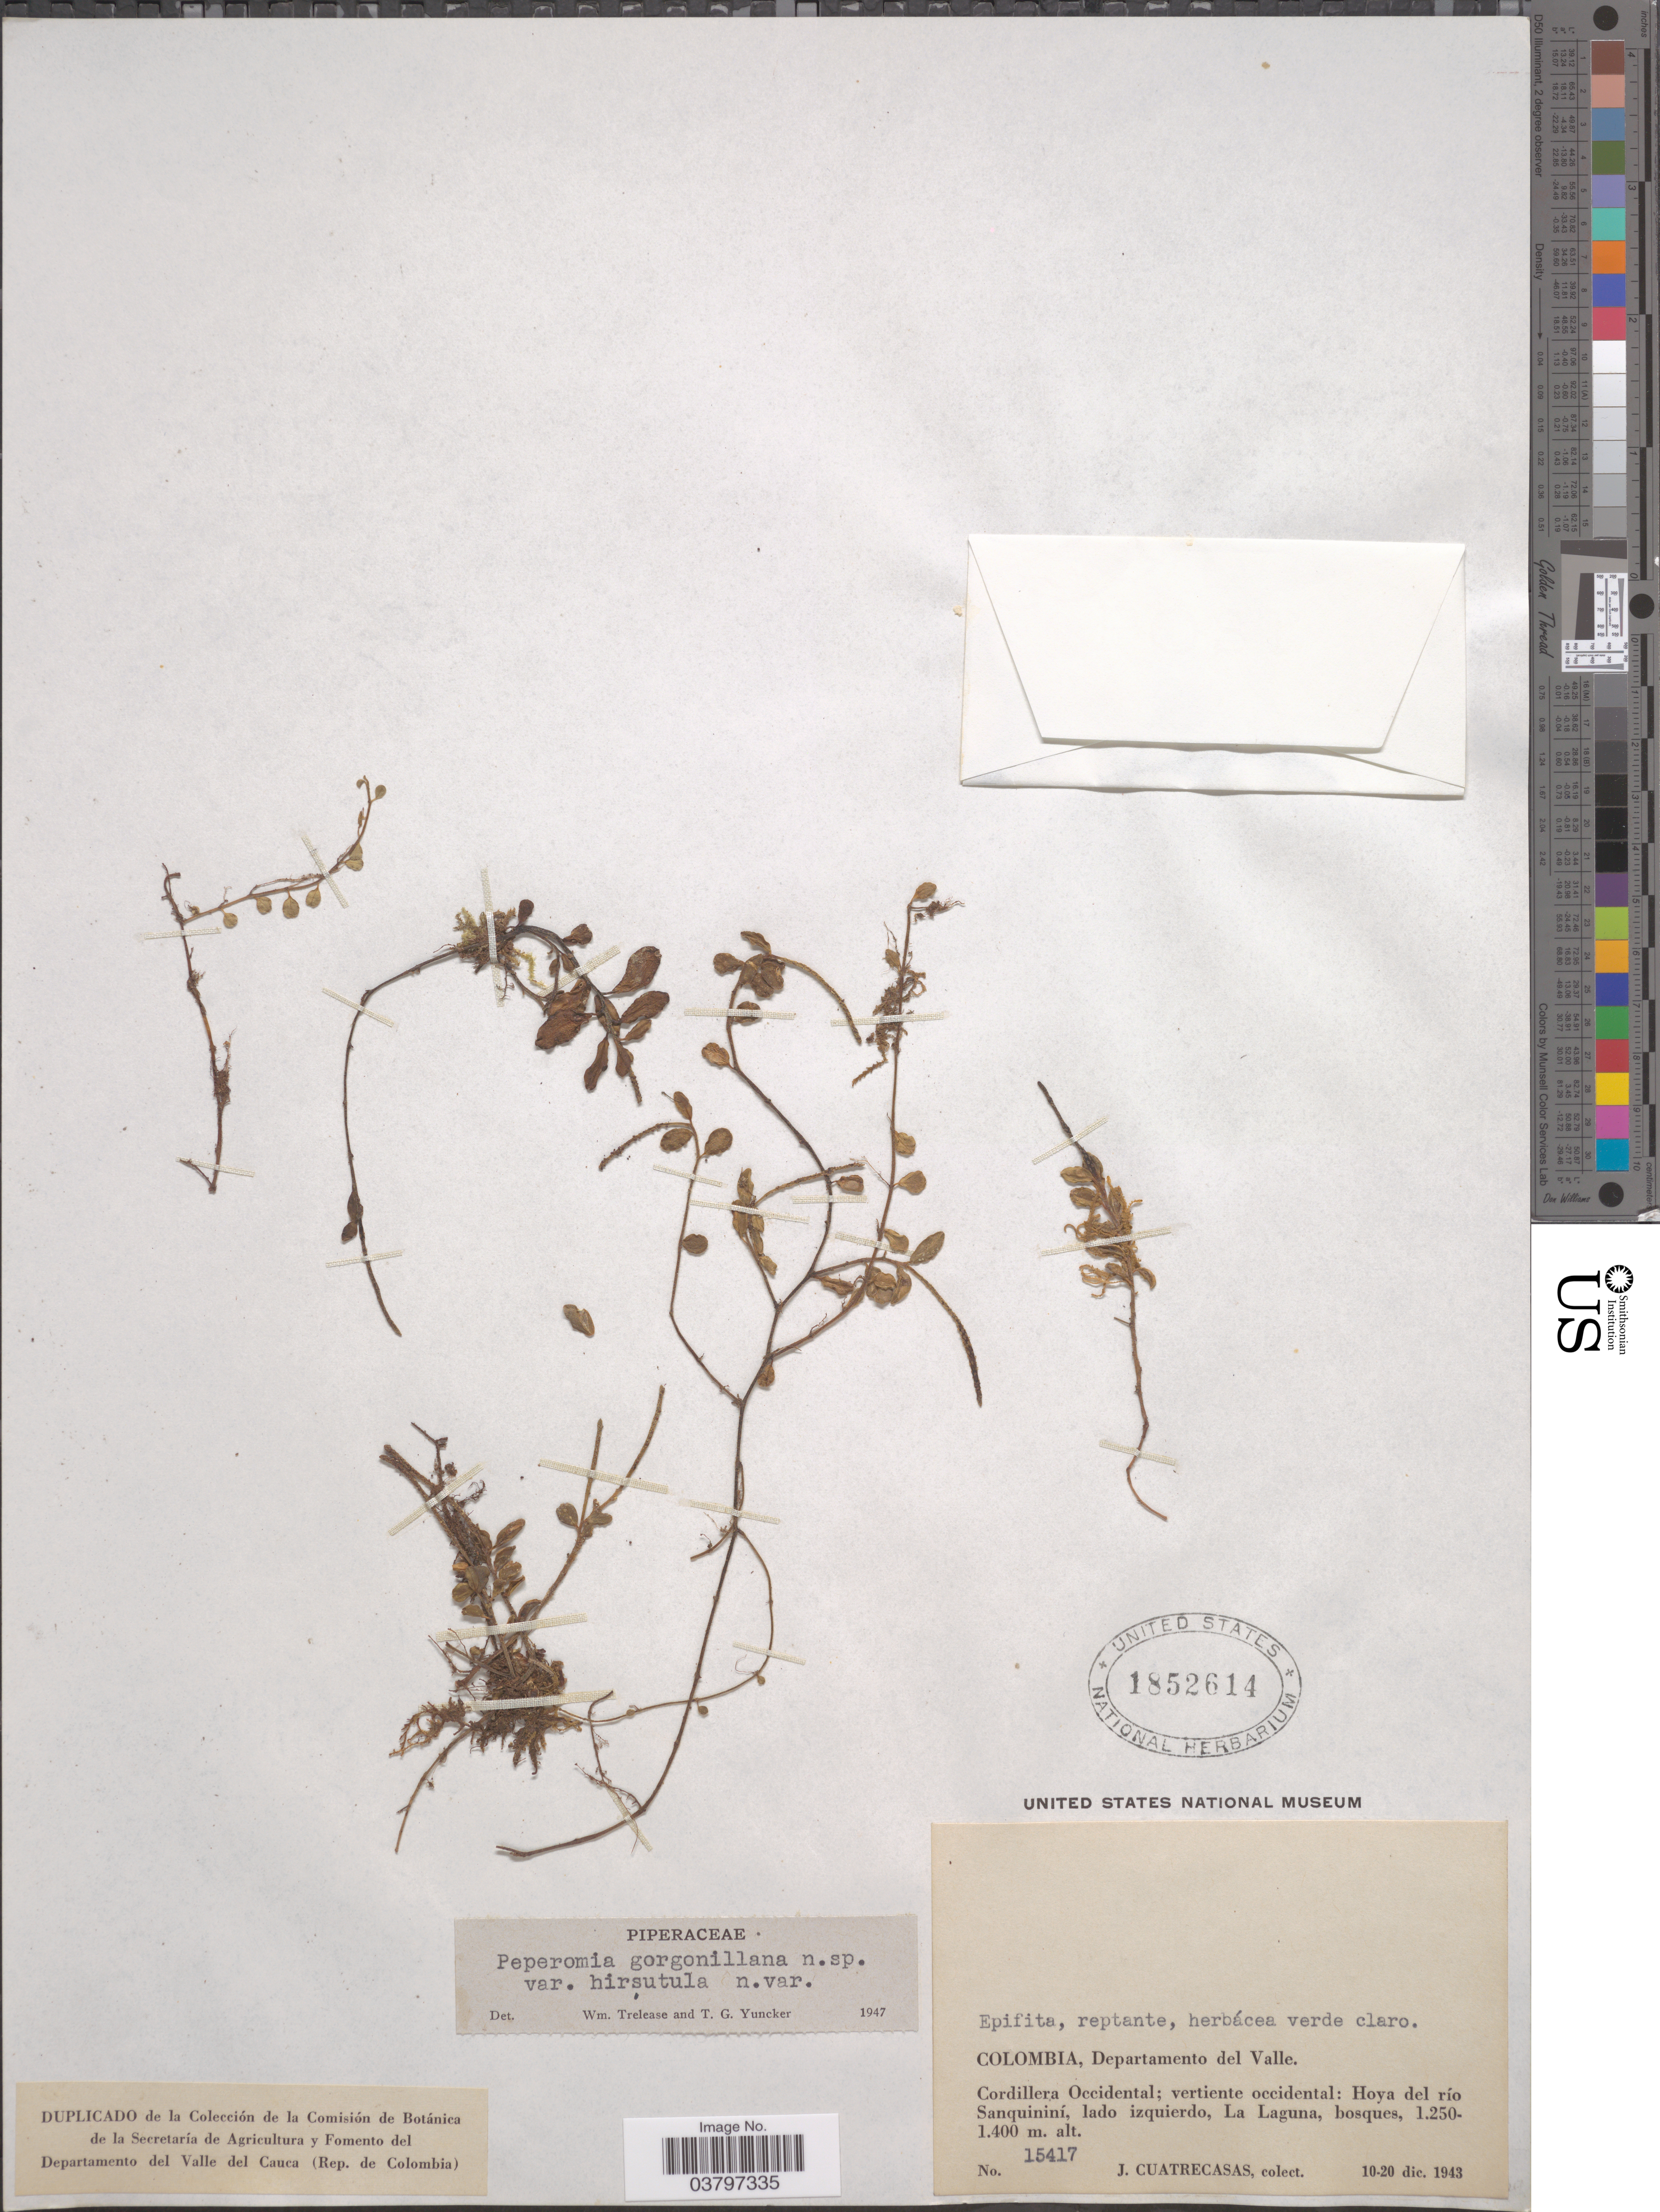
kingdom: Plantae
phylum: Tracheophyta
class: Magnoliopsida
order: Piperales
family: Piperaceae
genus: Peperomia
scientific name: Peperomia gorgonillana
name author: Trel. & Yunck.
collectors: J. Cuatrecasas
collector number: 15417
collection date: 1943-12-10/1943-12-20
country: Colombia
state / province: Valle del Cauca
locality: Departamento del Valle. Cordillera Occidental; vertiente occidental: Hoya del río Sanquininí, lado izquierdo, La Laguna.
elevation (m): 1250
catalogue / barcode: US 1852614